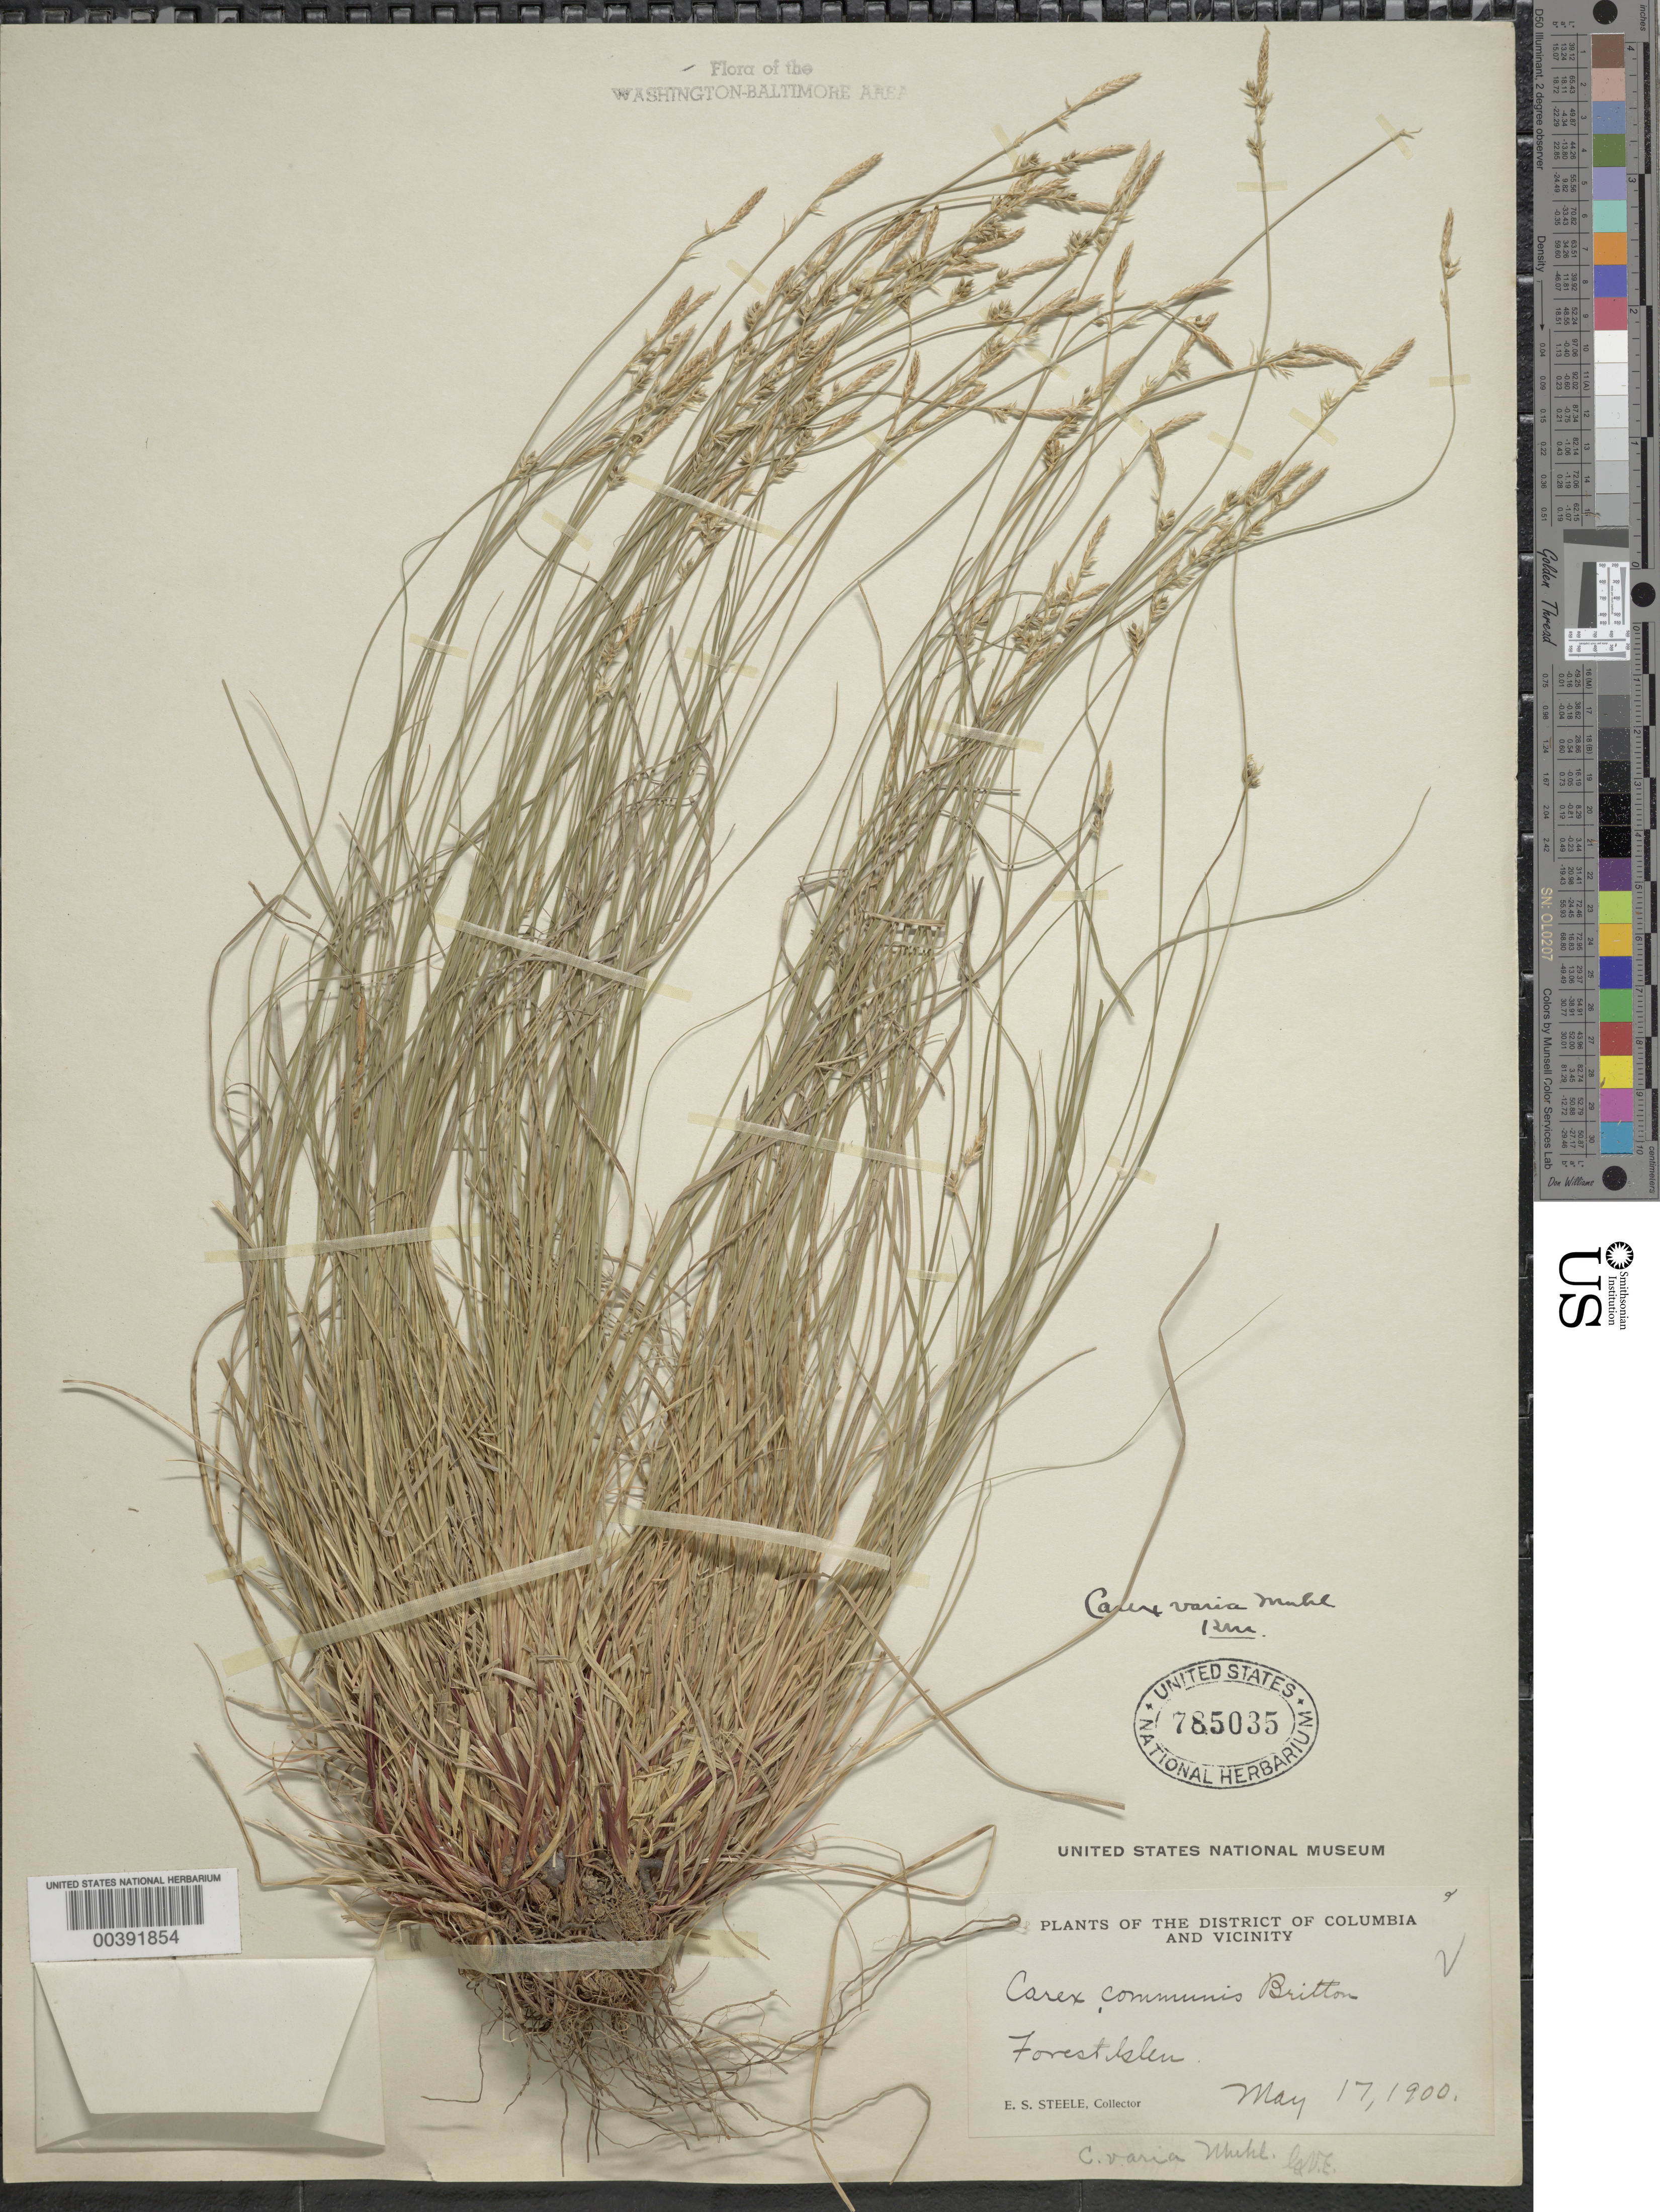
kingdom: Plantae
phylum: Tracheophyta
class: Liliopsida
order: Poales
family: Cyperaceae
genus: Carex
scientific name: Carex albicans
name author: Willd. ex Spreng.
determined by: Shetler, Stanwyn G., (US), NMNH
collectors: E. Steele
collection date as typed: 17 May 1900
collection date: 1900-05-17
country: United States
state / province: Maryland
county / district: Montgomery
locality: Forest Glen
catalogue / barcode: US 785035